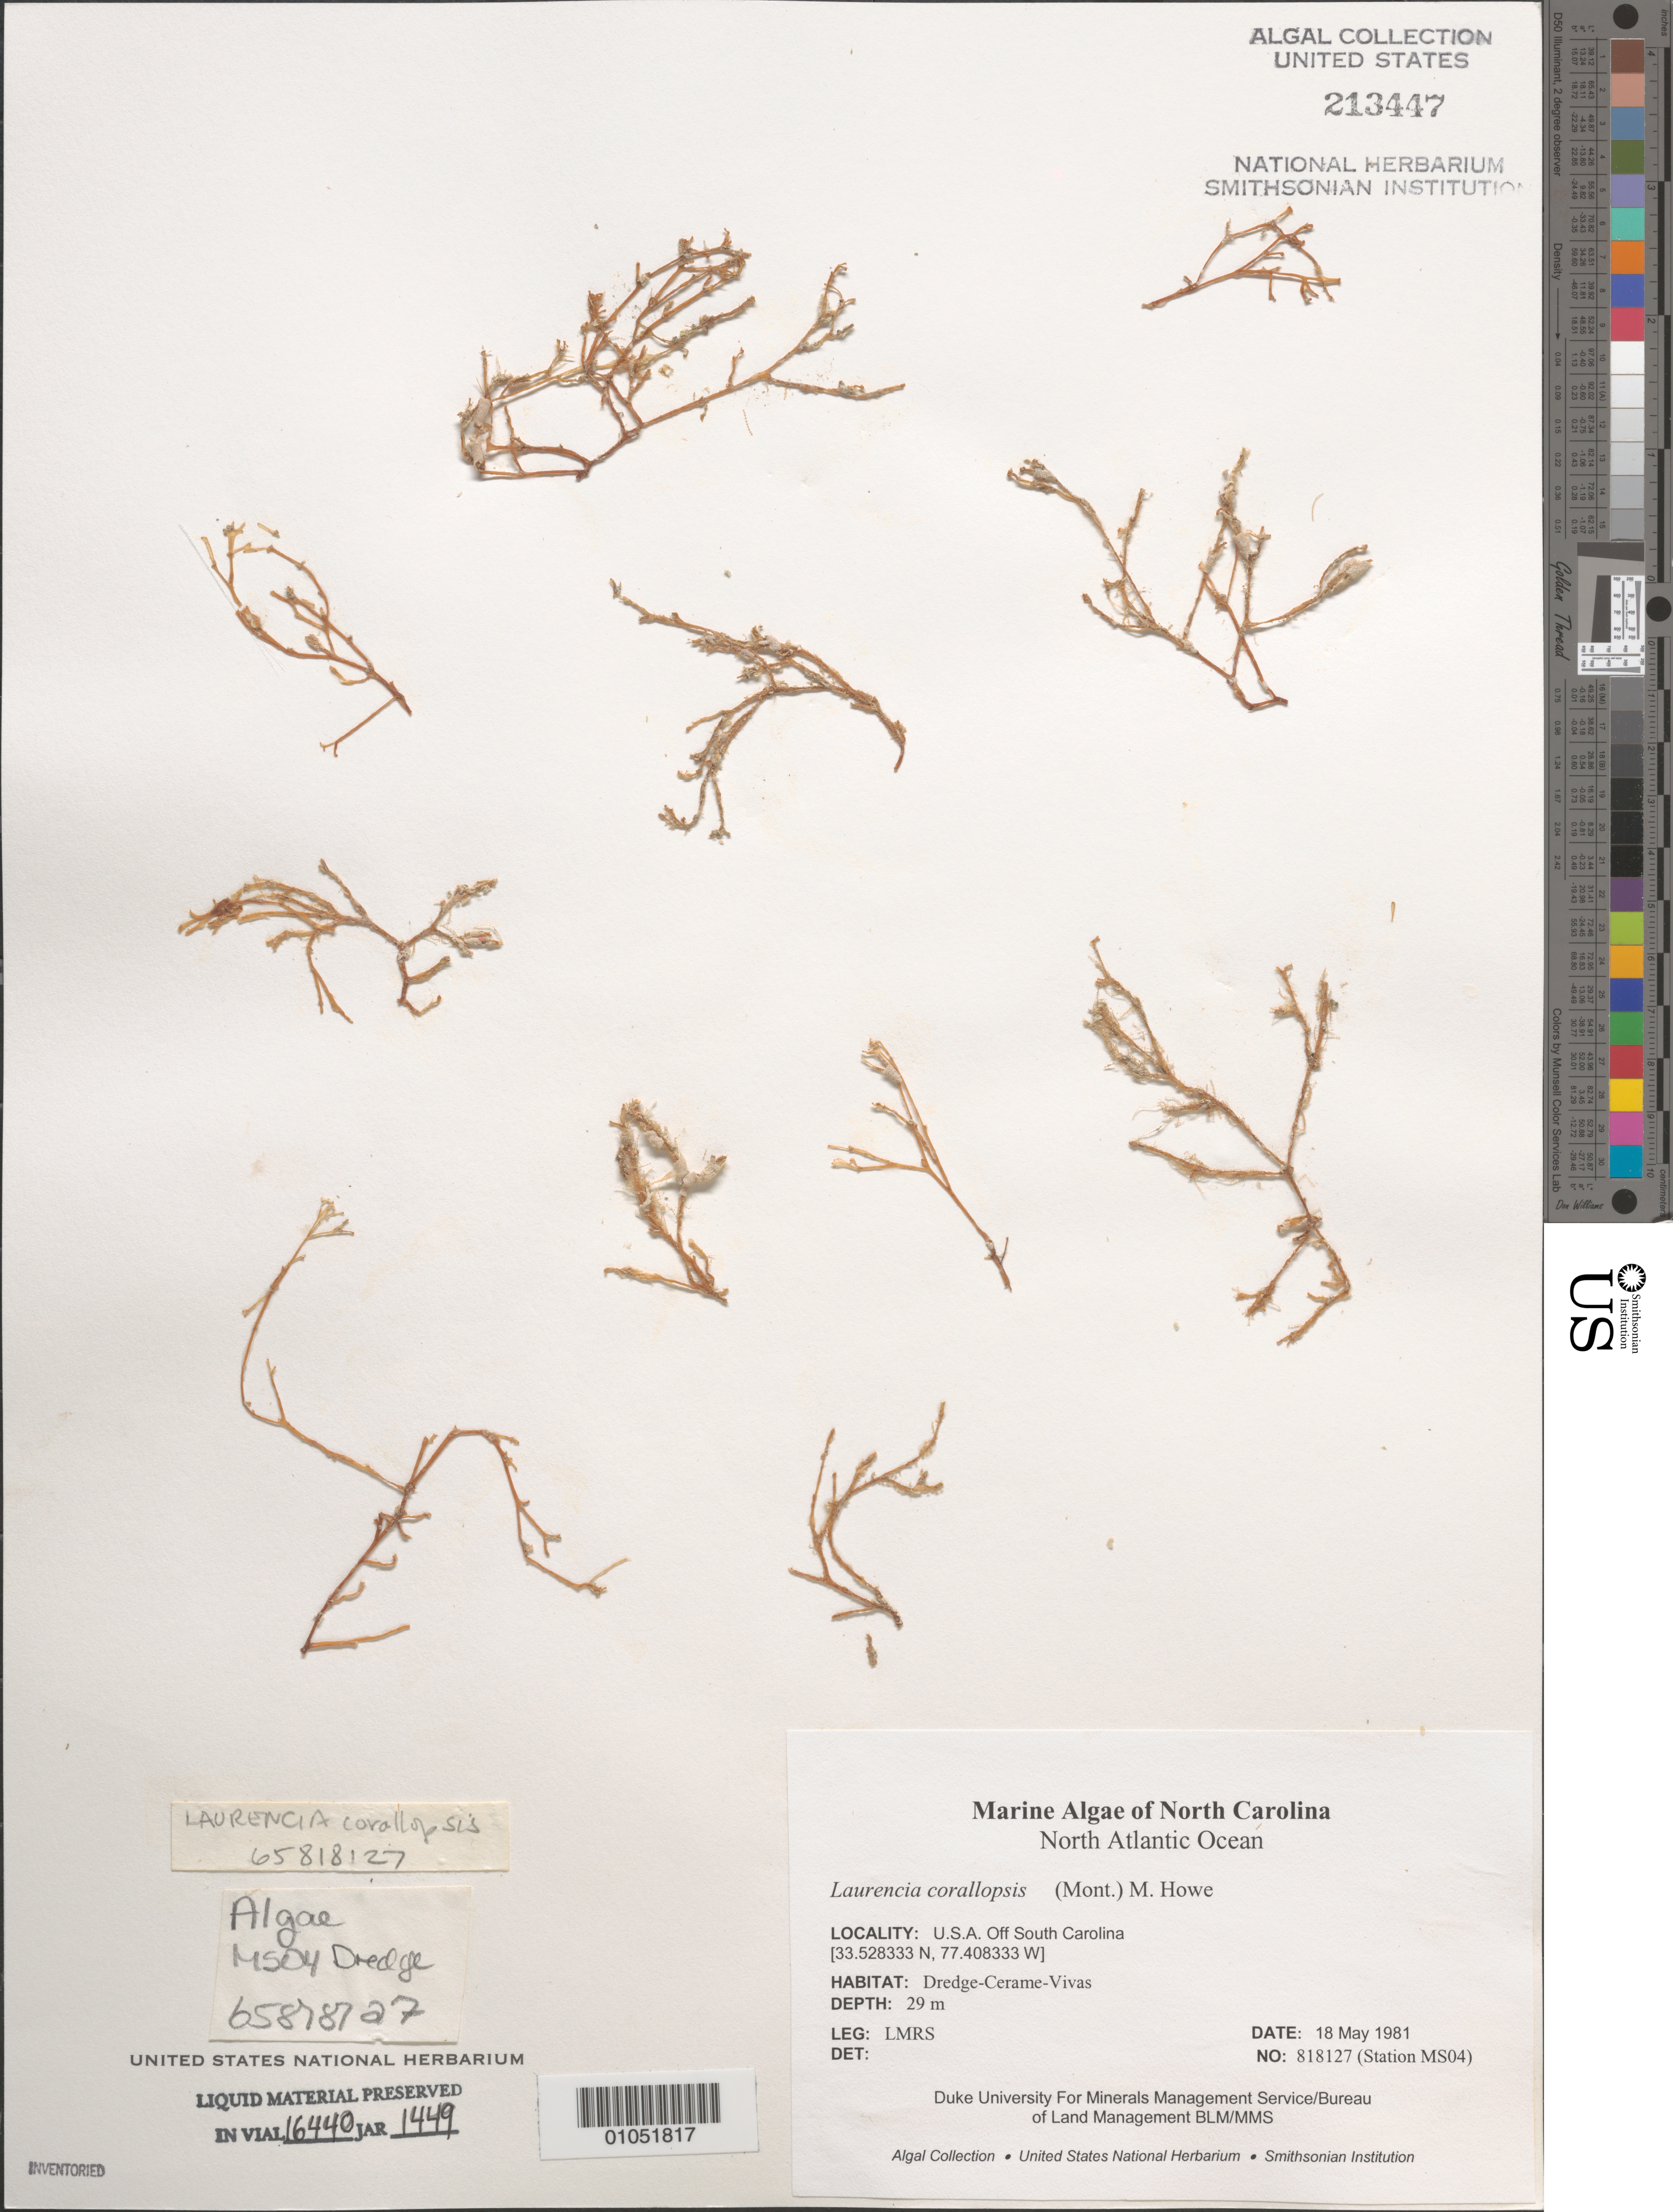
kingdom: Plantae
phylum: Rhodophyta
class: Florideophyceae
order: Ceramiales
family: Rhodomelaceae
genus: Palisada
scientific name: Palisada corallopsis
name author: (Montagne) Sentíes et al.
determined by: Algae name updating Project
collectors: LMRS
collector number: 818127 (Station MS04)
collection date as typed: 18 May 1981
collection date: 1981-05-18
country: United States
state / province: North Carolina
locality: North Atlantic Ocean off North Carolina coast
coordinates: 33.528333 N, 77.408333 W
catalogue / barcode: US 213447